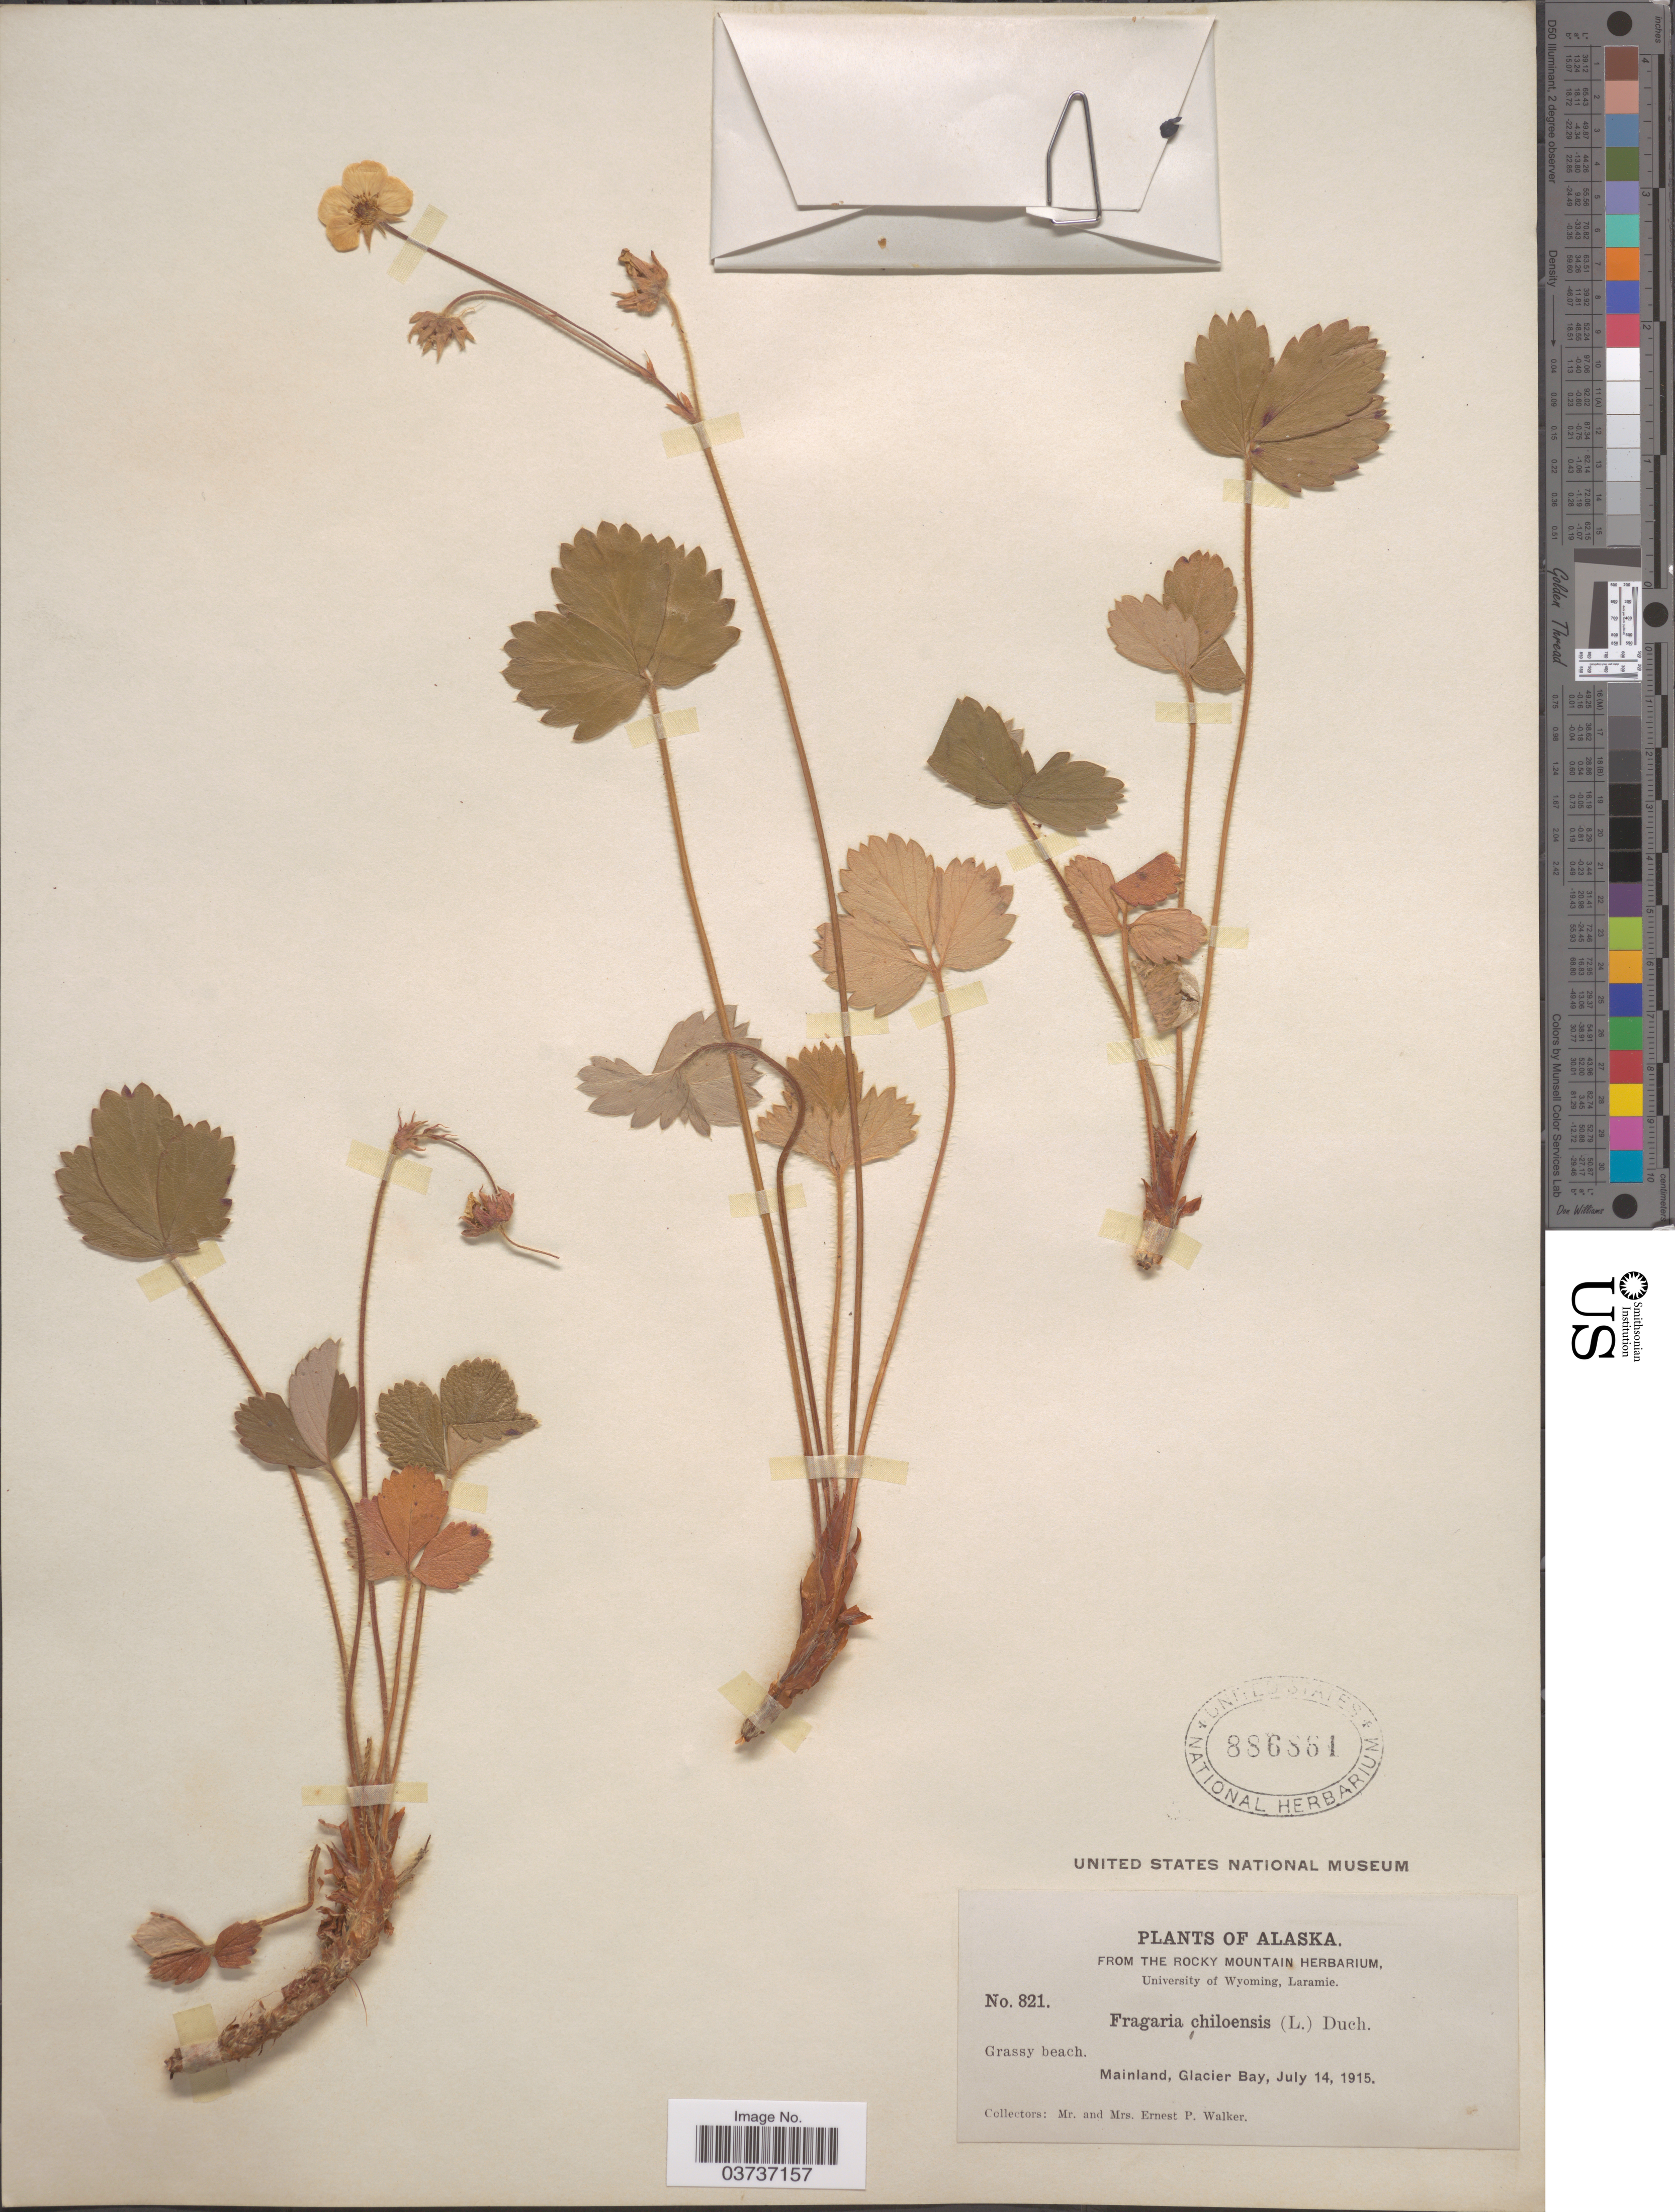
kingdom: Plantae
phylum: Tracheophyta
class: Magnoliopsida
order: Rosales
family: Rosaceae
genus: Fragaria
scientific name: Fragaria chiloensis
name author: (L.) Mill.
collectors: E. P. Walker & E. Walker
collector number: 821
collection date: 1915-07-14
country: United States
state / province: Alaska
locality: Mainland, Glacier Bay.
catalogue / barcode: US 886861